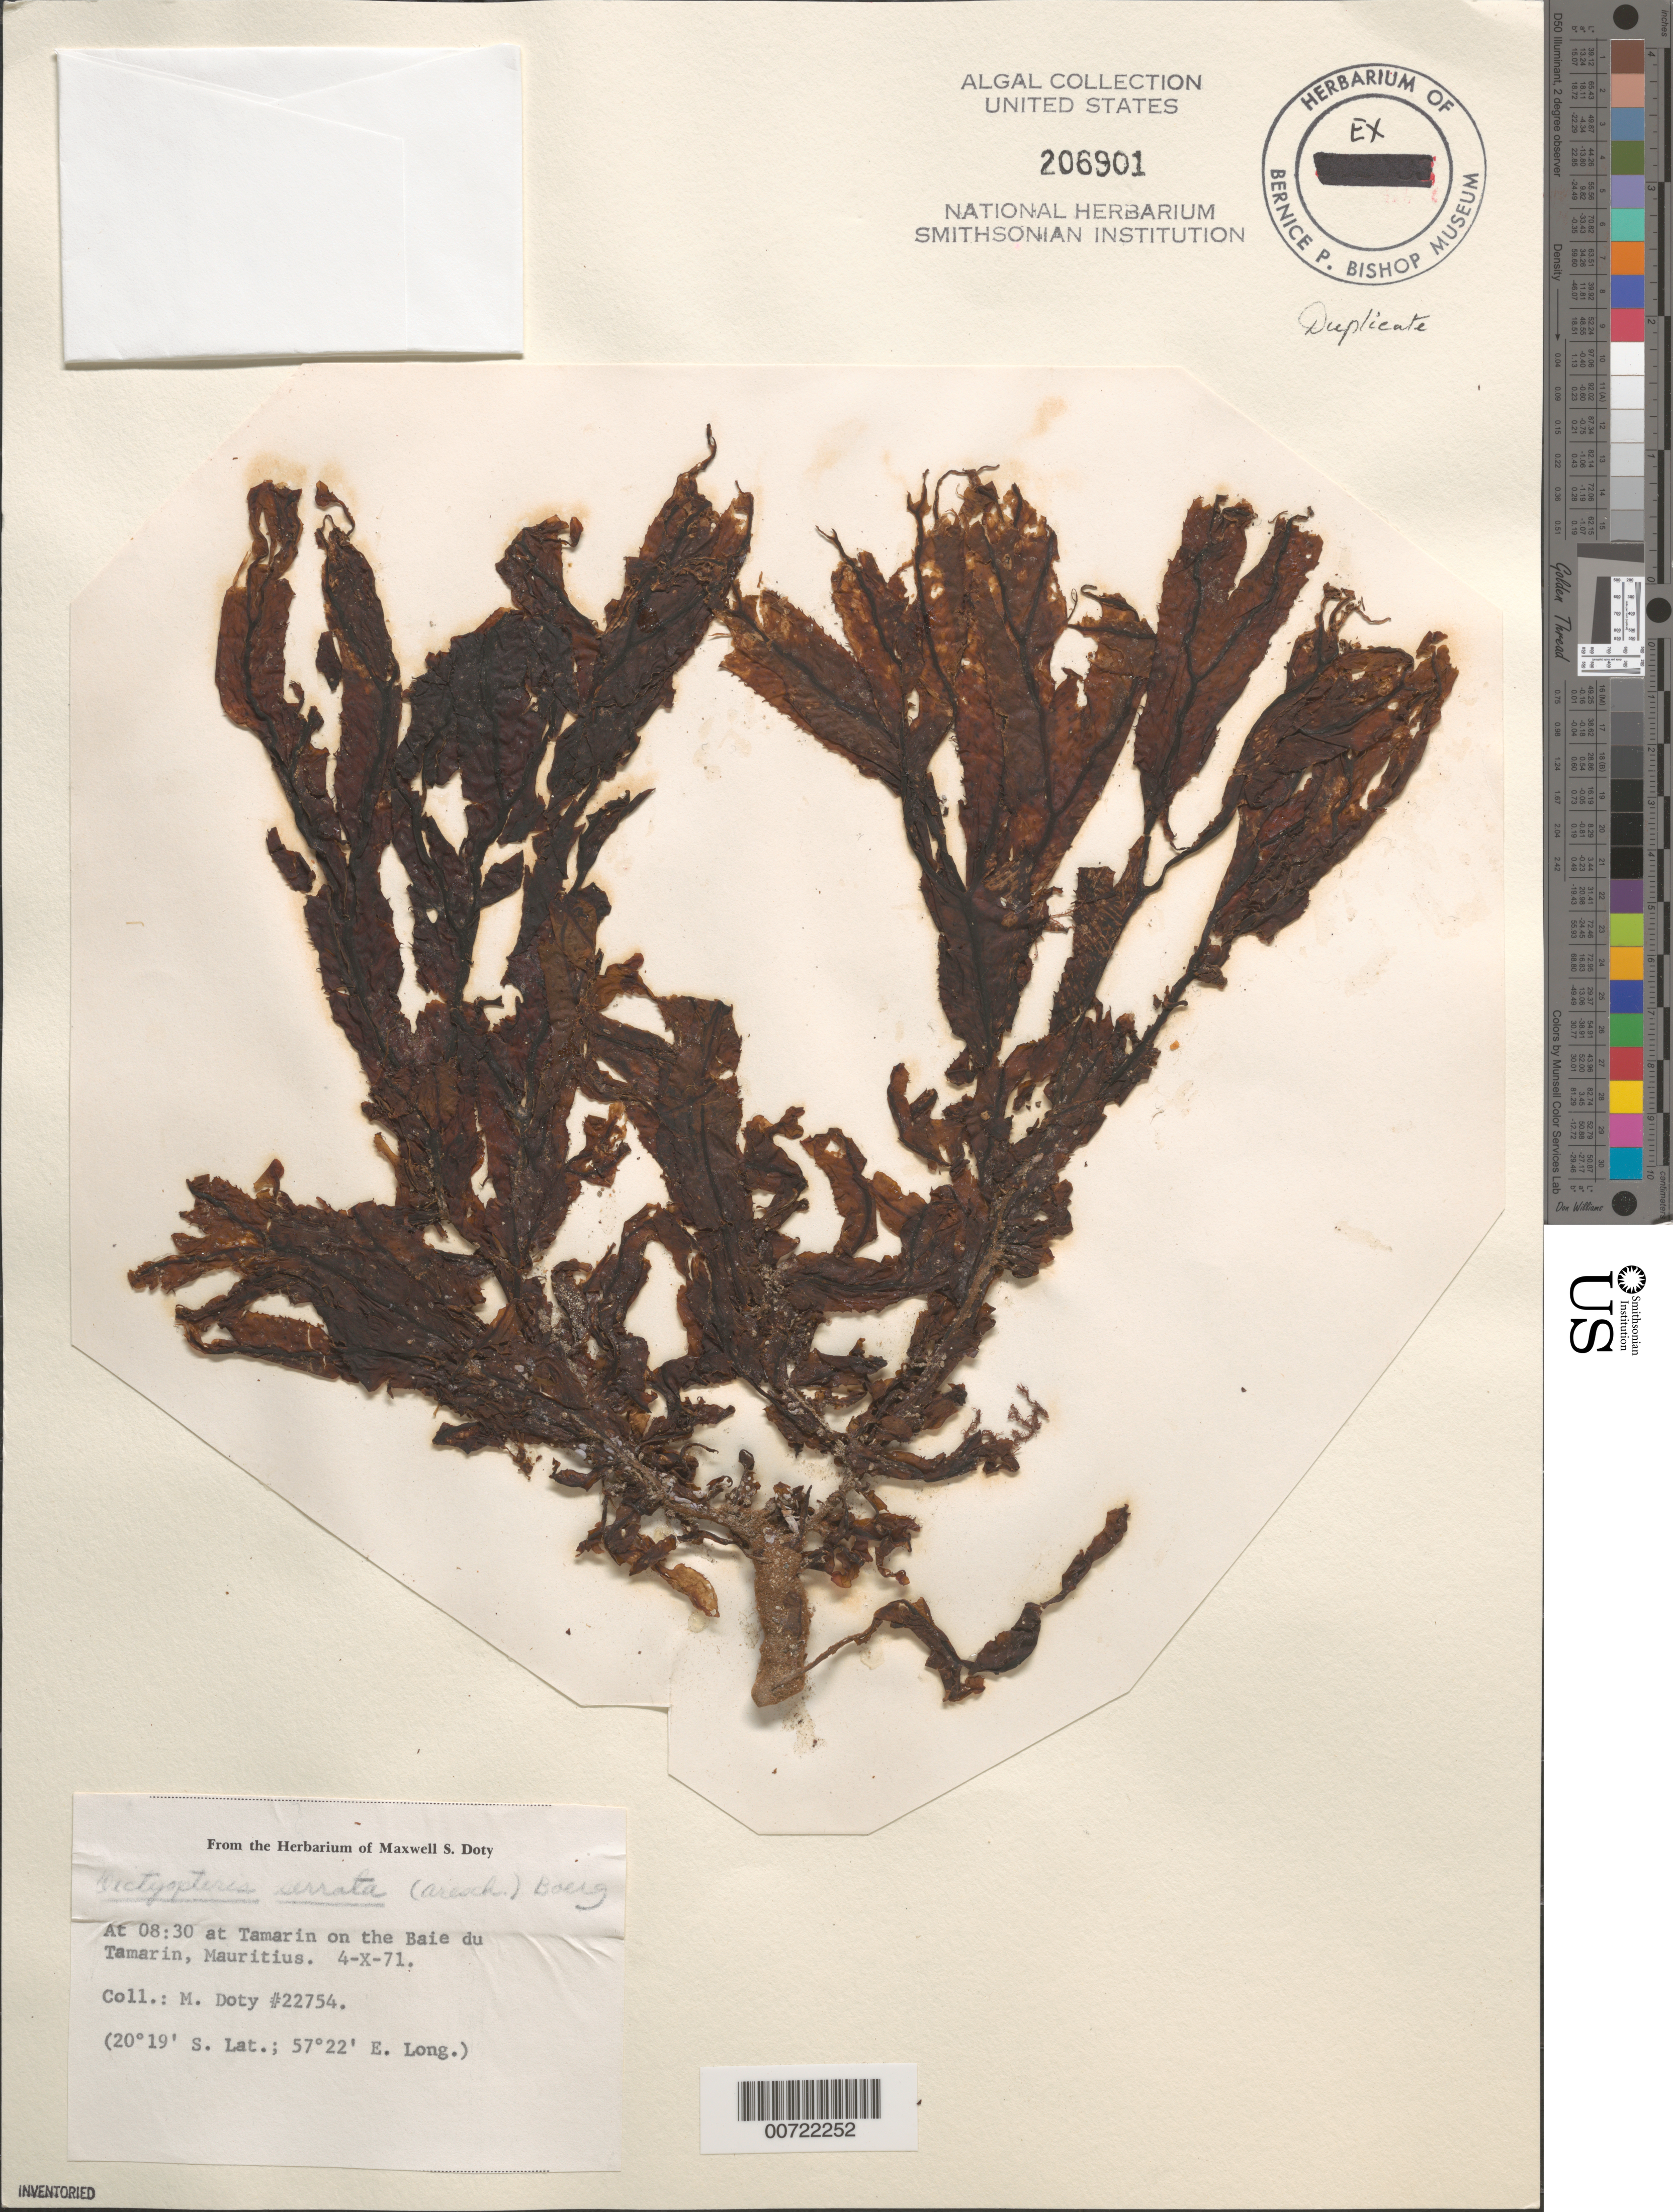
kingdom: Chromista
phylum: Ochrophyta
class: Phaeophyceae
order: Dictyotales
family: Dictyotaceae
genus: Dictyopteris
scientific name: Dictyopteris serrata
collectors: M. S. Doty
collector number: MSD 22754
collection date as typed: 04 Oct 1971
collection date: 1971-10-04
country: Mauritius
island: Mauritius Island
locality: Tamarin, Baie du Tamarin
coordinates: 20 19' S, 57 22' E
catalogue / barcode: US 206901